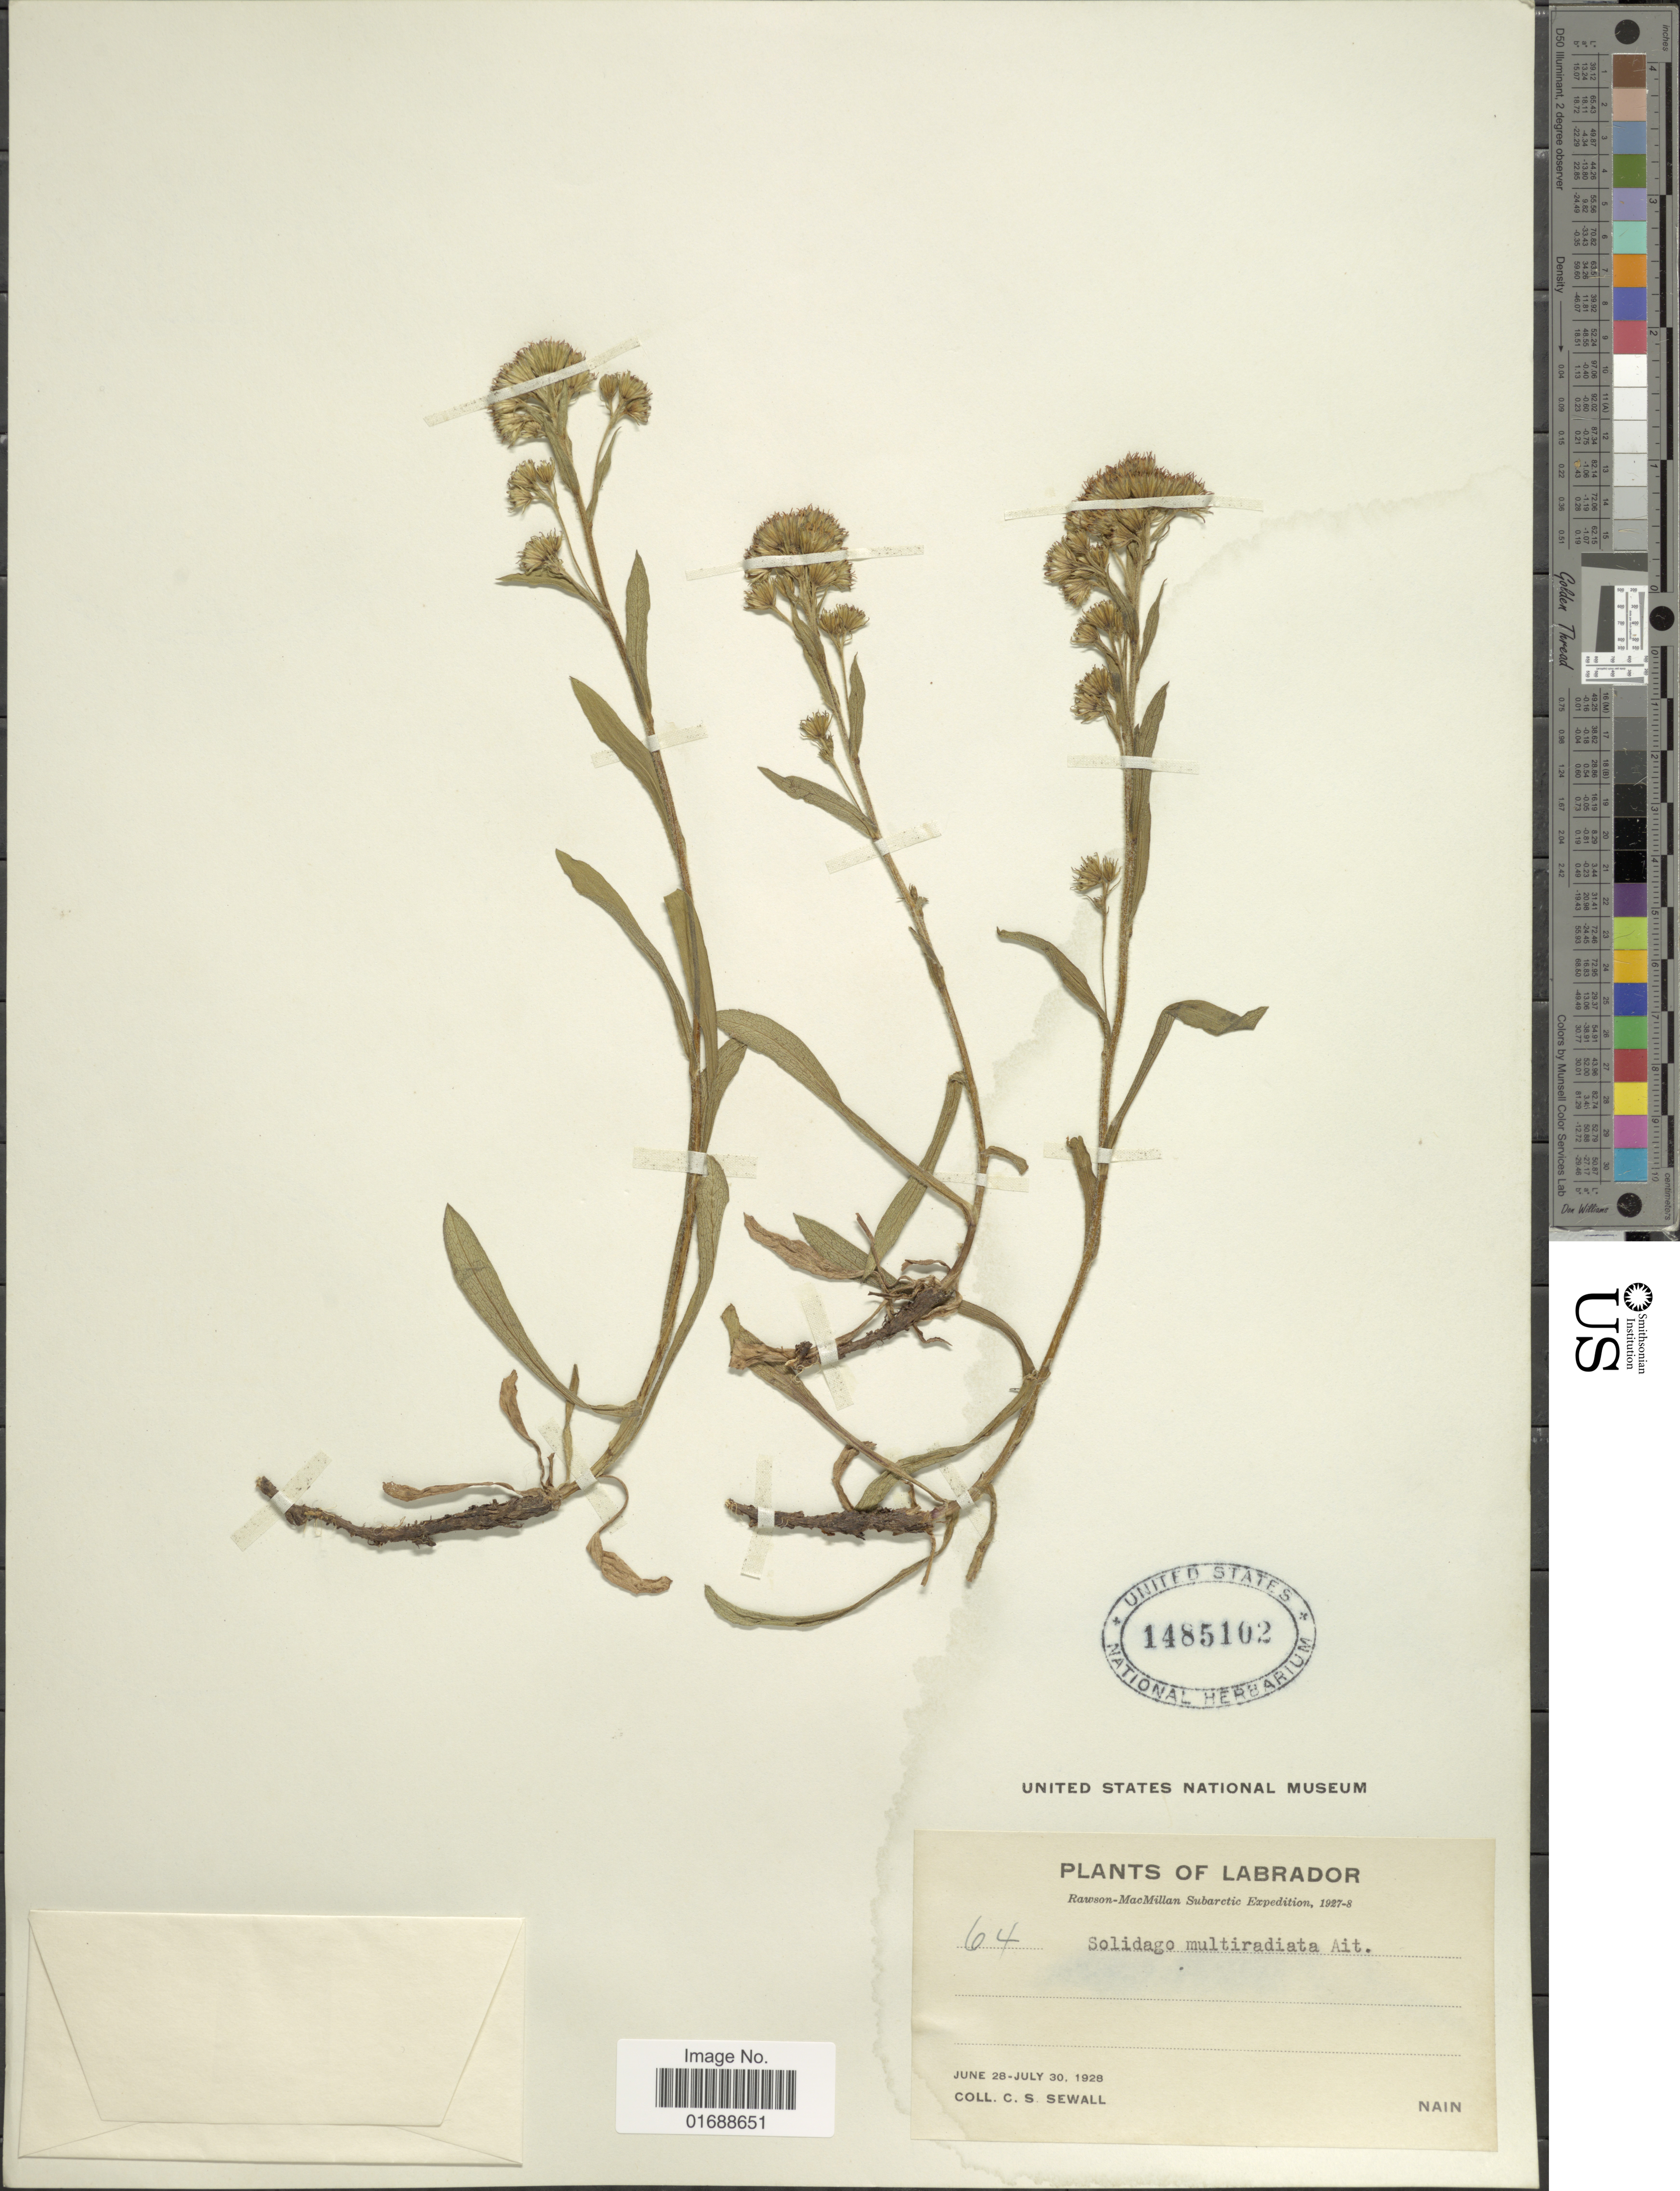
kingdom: Plantae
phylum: Tracheophyta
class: Magnoliopsida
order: Asterales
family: Asteraceae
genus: Solidago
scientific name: Solidago multiradiata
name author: Aiton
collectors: C. Sewall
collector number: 64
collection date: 1928-06-28/1928-07-30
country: Canada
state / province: Newfoundland and Labrador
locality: Labrador, Nain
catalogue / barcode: US 1485102